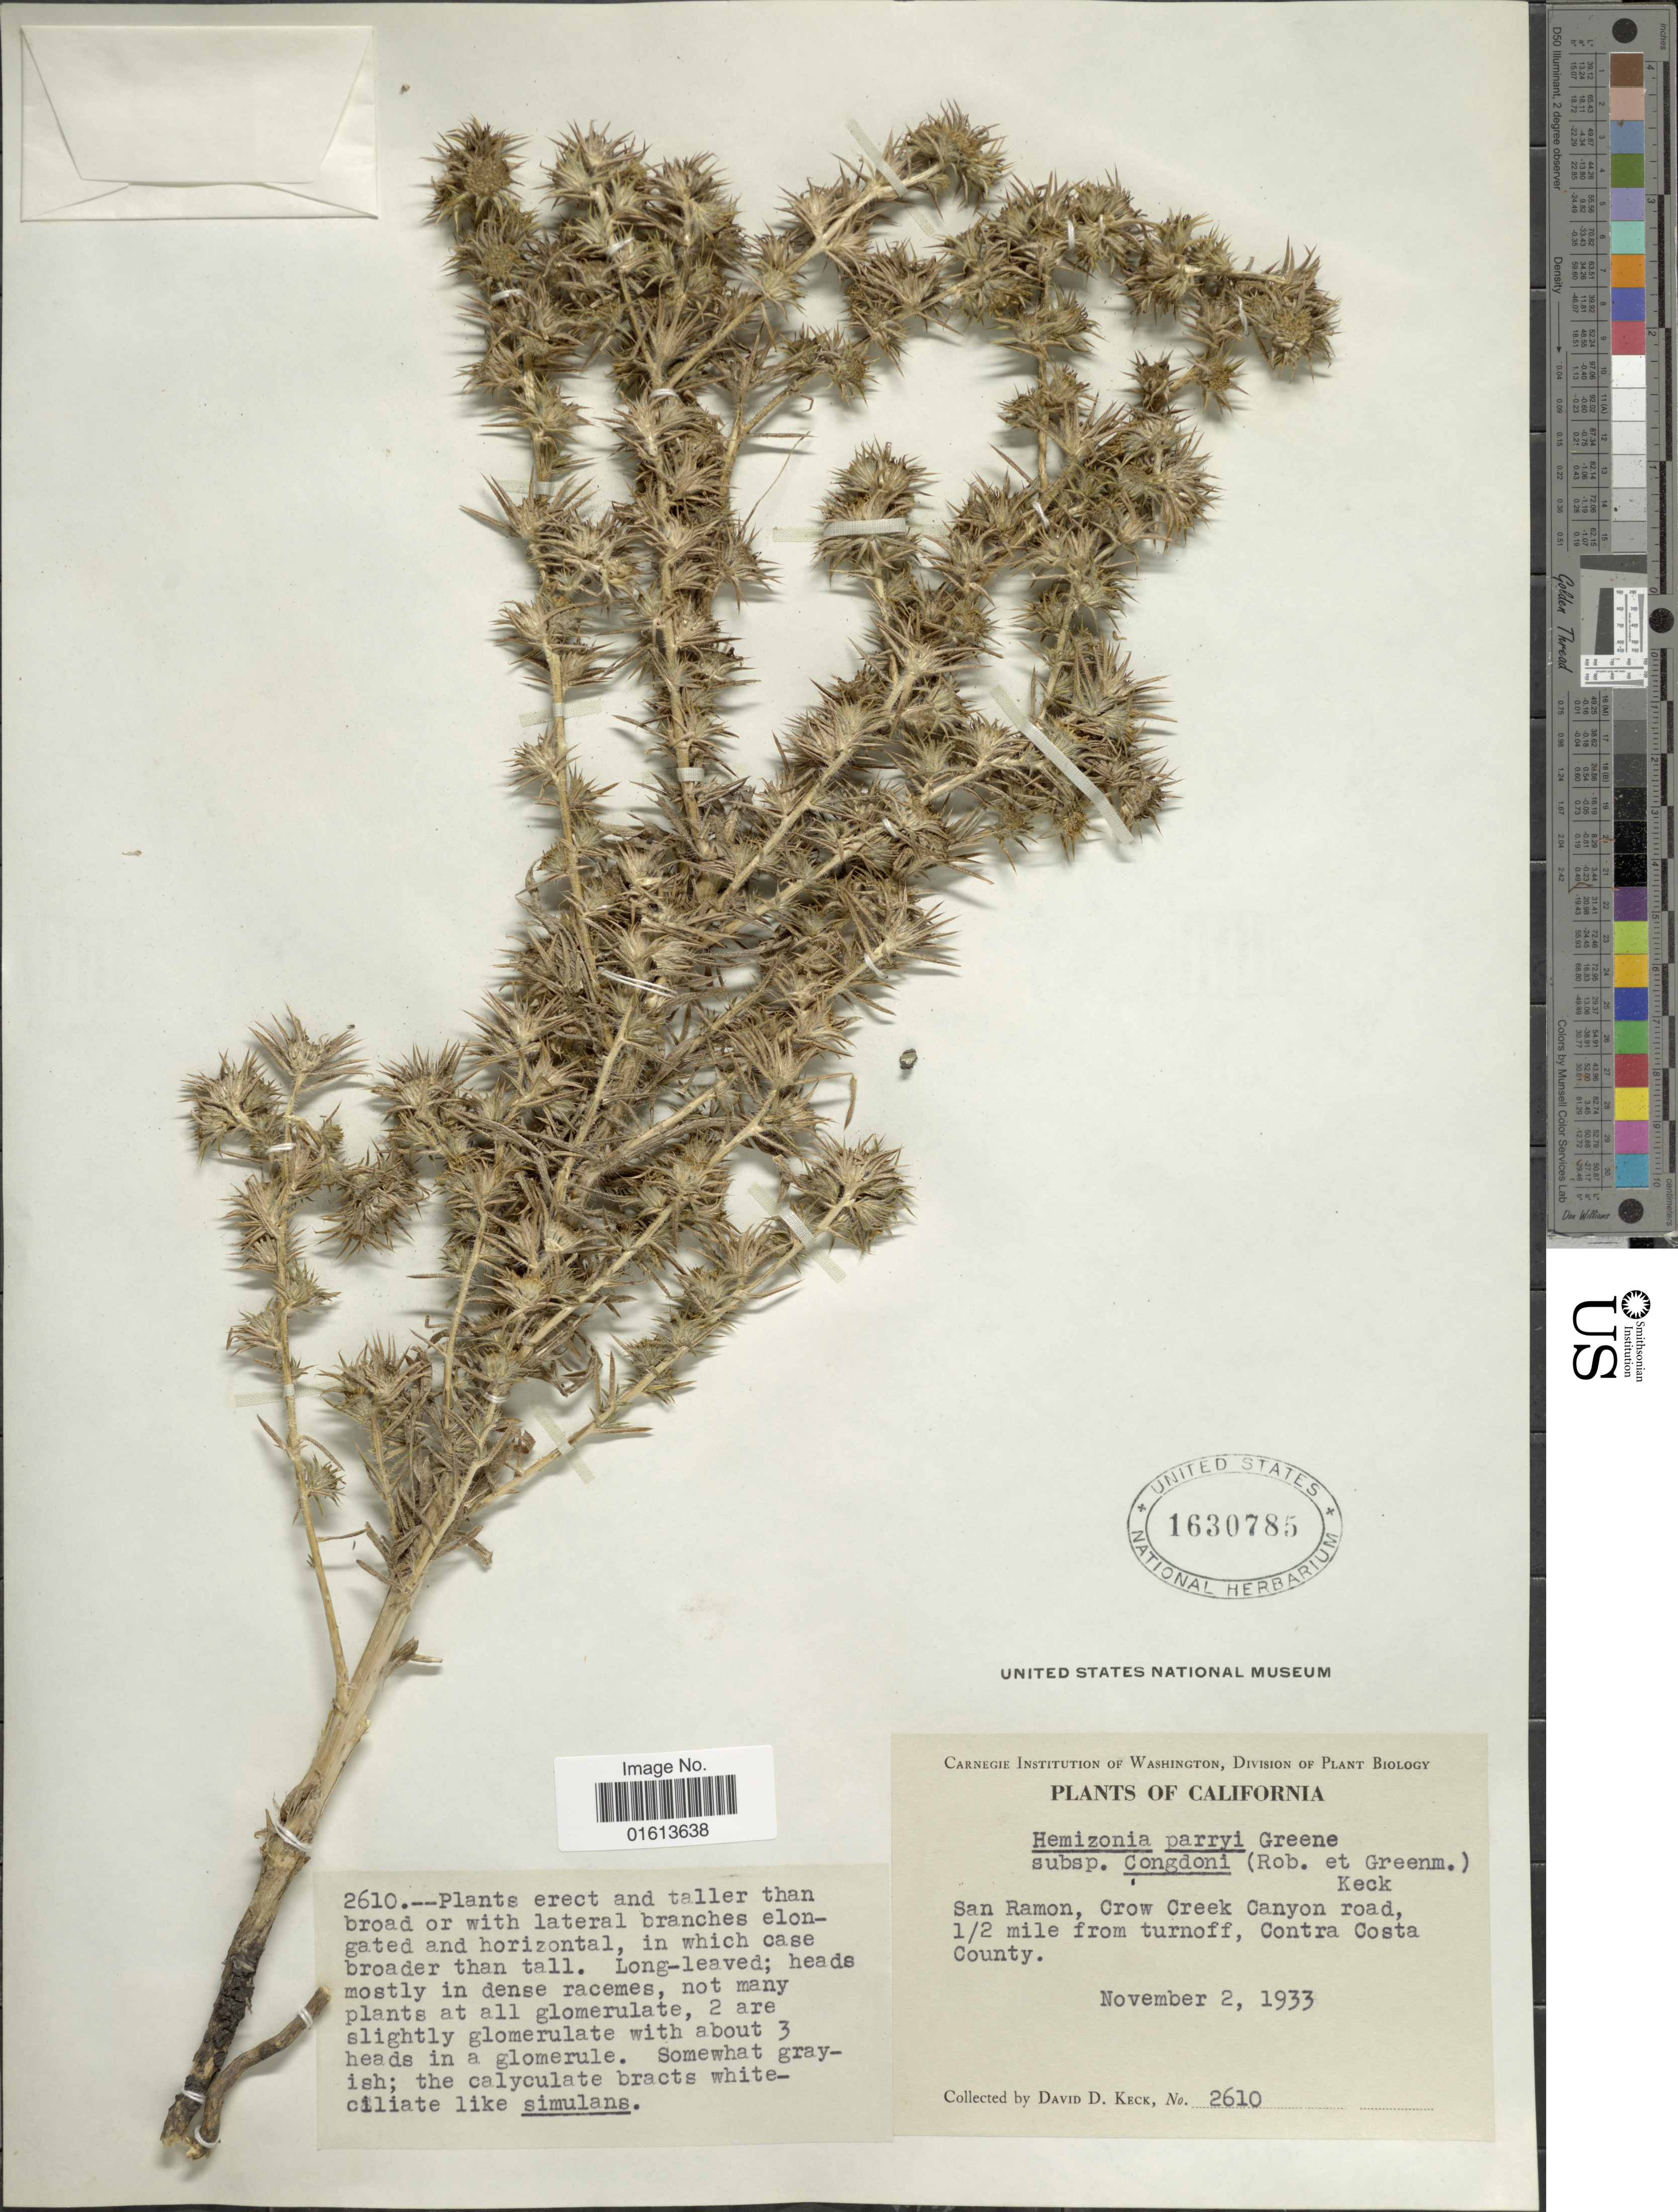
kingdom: Plantae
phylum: Tracheophyta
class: Magnoliopsida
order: Asterales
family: Asteraceae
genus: Centromadia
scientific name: Centromadia parryi subsp. congdonii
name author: (B.L. Rob. & Greenm.) B.G. Baldwin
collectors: D. D. Keck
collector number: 2610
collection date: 1933-11-02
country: United States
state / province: California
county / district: Contra Costa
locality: California. San Ramon, Crow Creek Canyon road, 1/2 mile from turnoff, Contra Costa County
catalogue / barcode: US 1630785